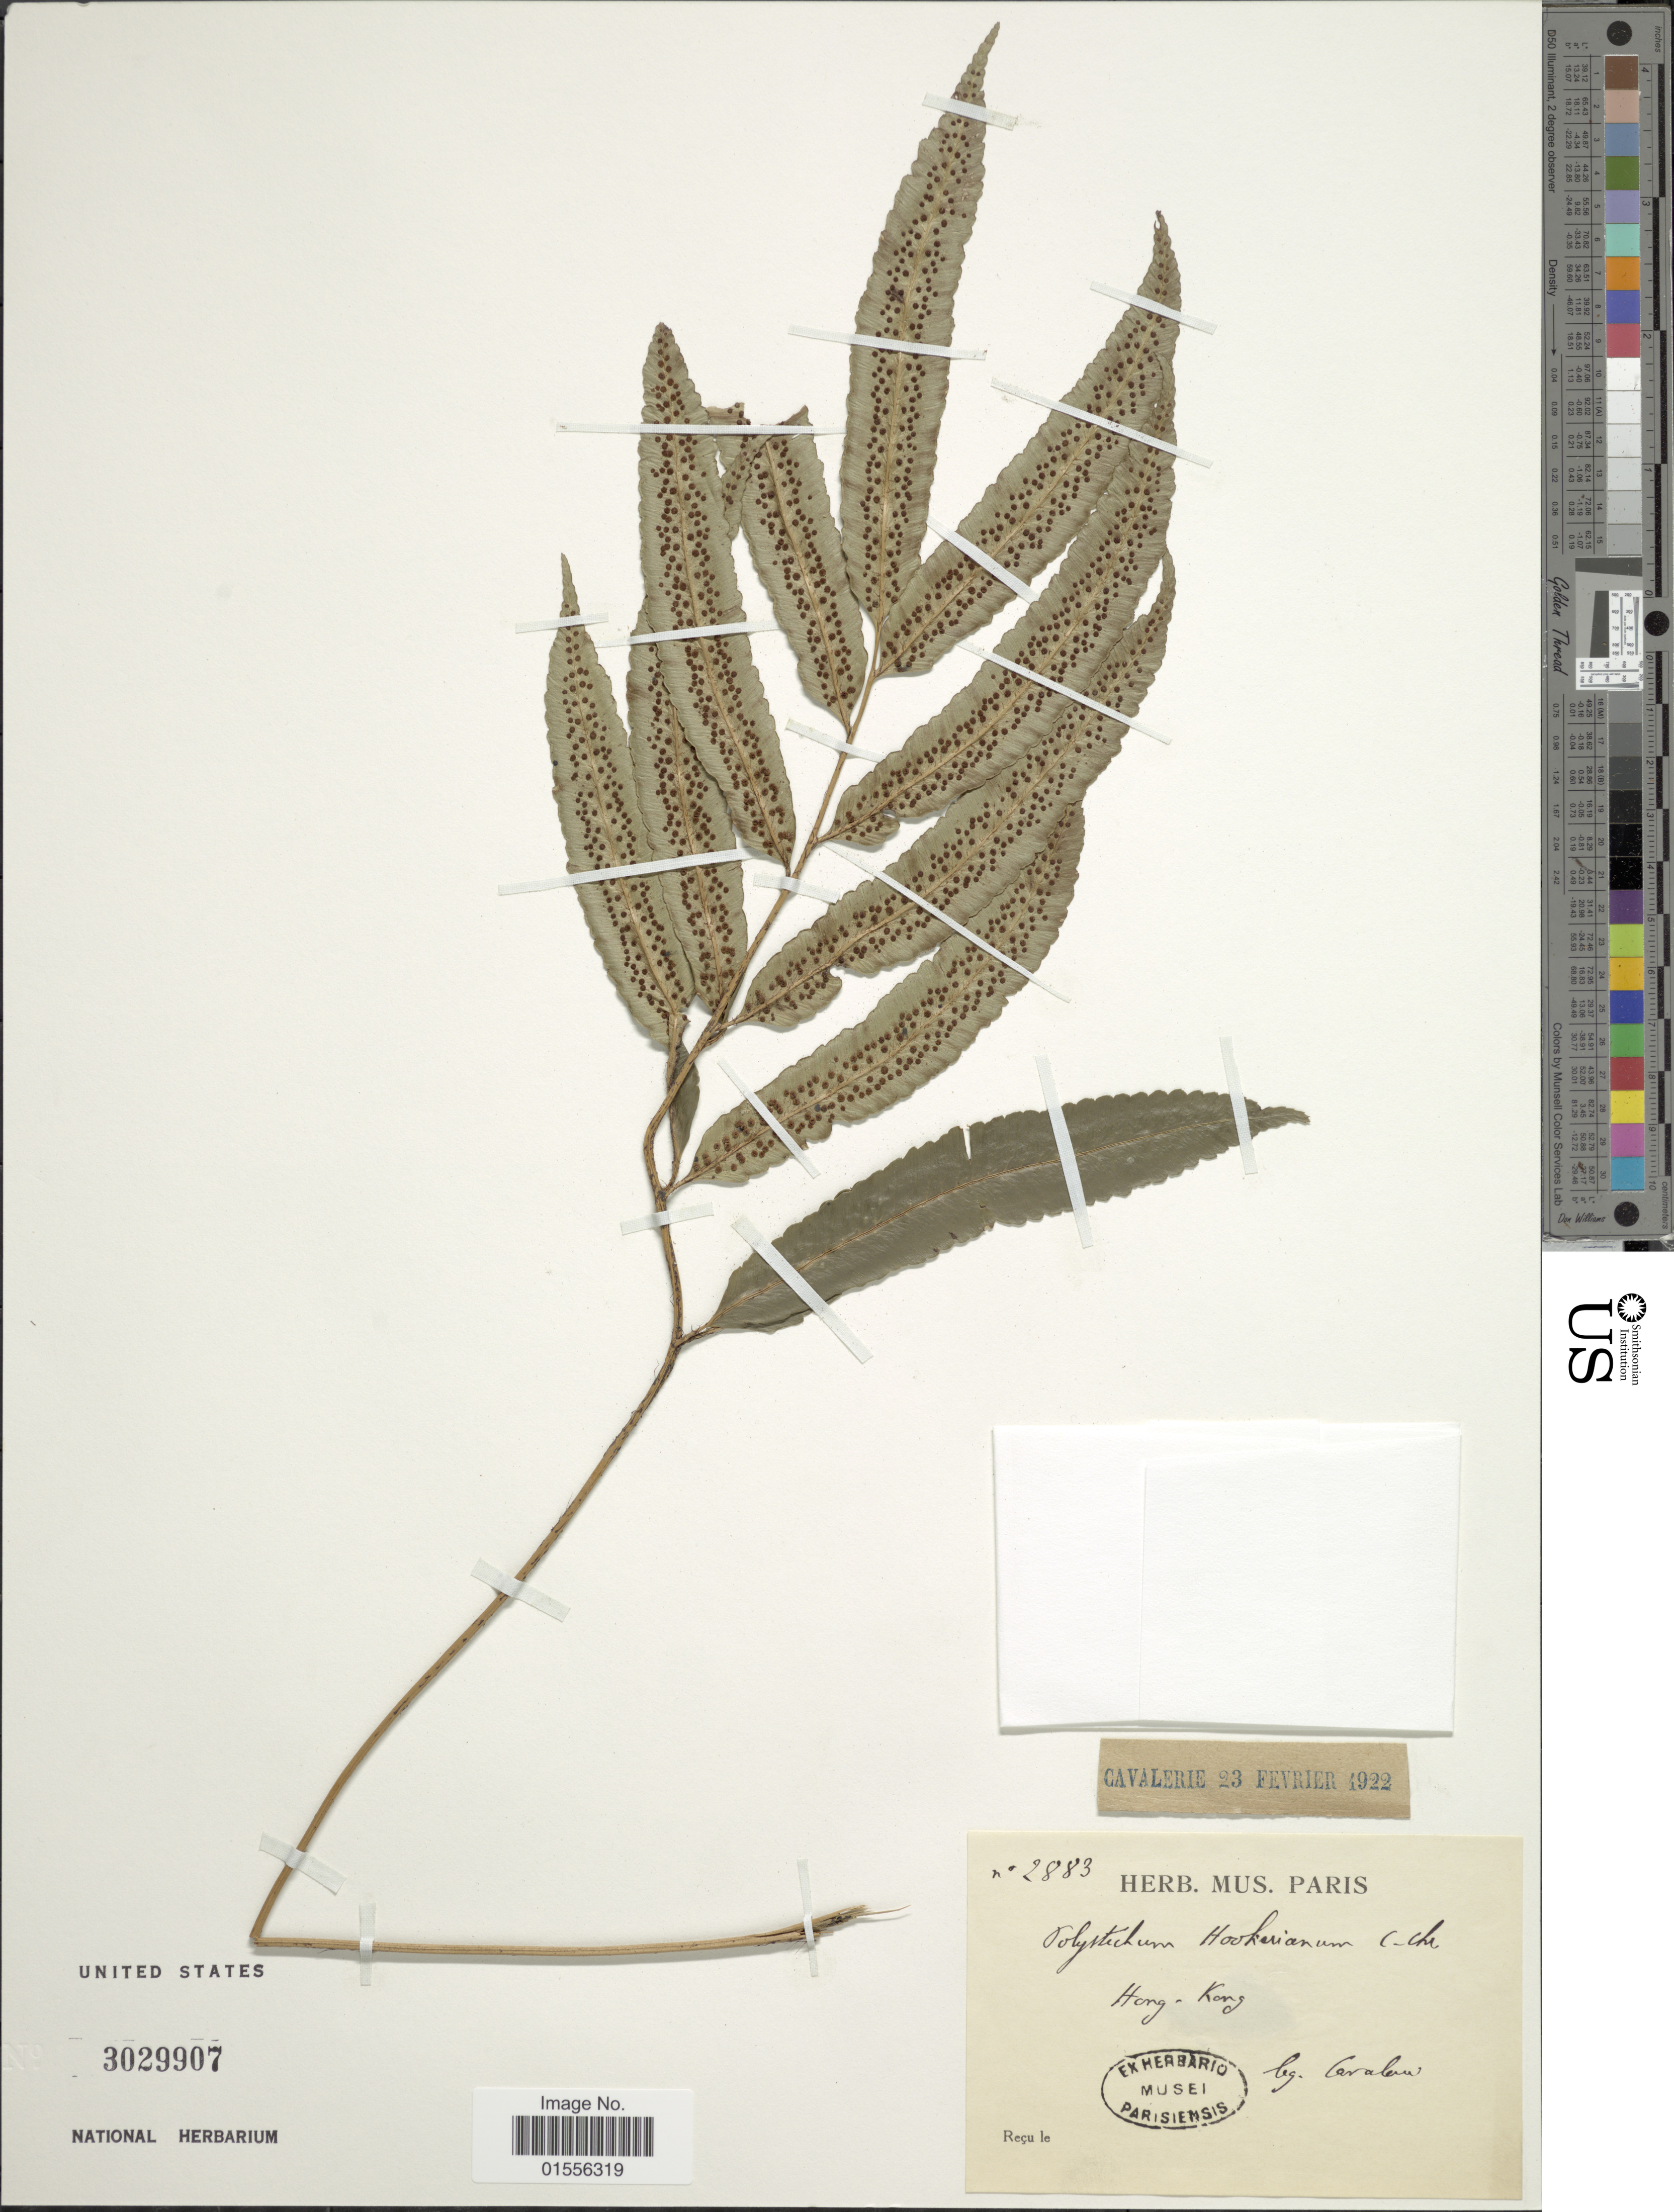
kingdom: Plantae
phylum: Tracheophyta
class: Polypodiopsida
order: Polypodiales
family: Dryopteridaceae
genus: Cyrtomium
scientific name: Cyrtomium sp.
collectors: -. Cavalerie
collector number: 2883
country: China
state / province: Hong Kong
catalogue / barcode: US 3029907